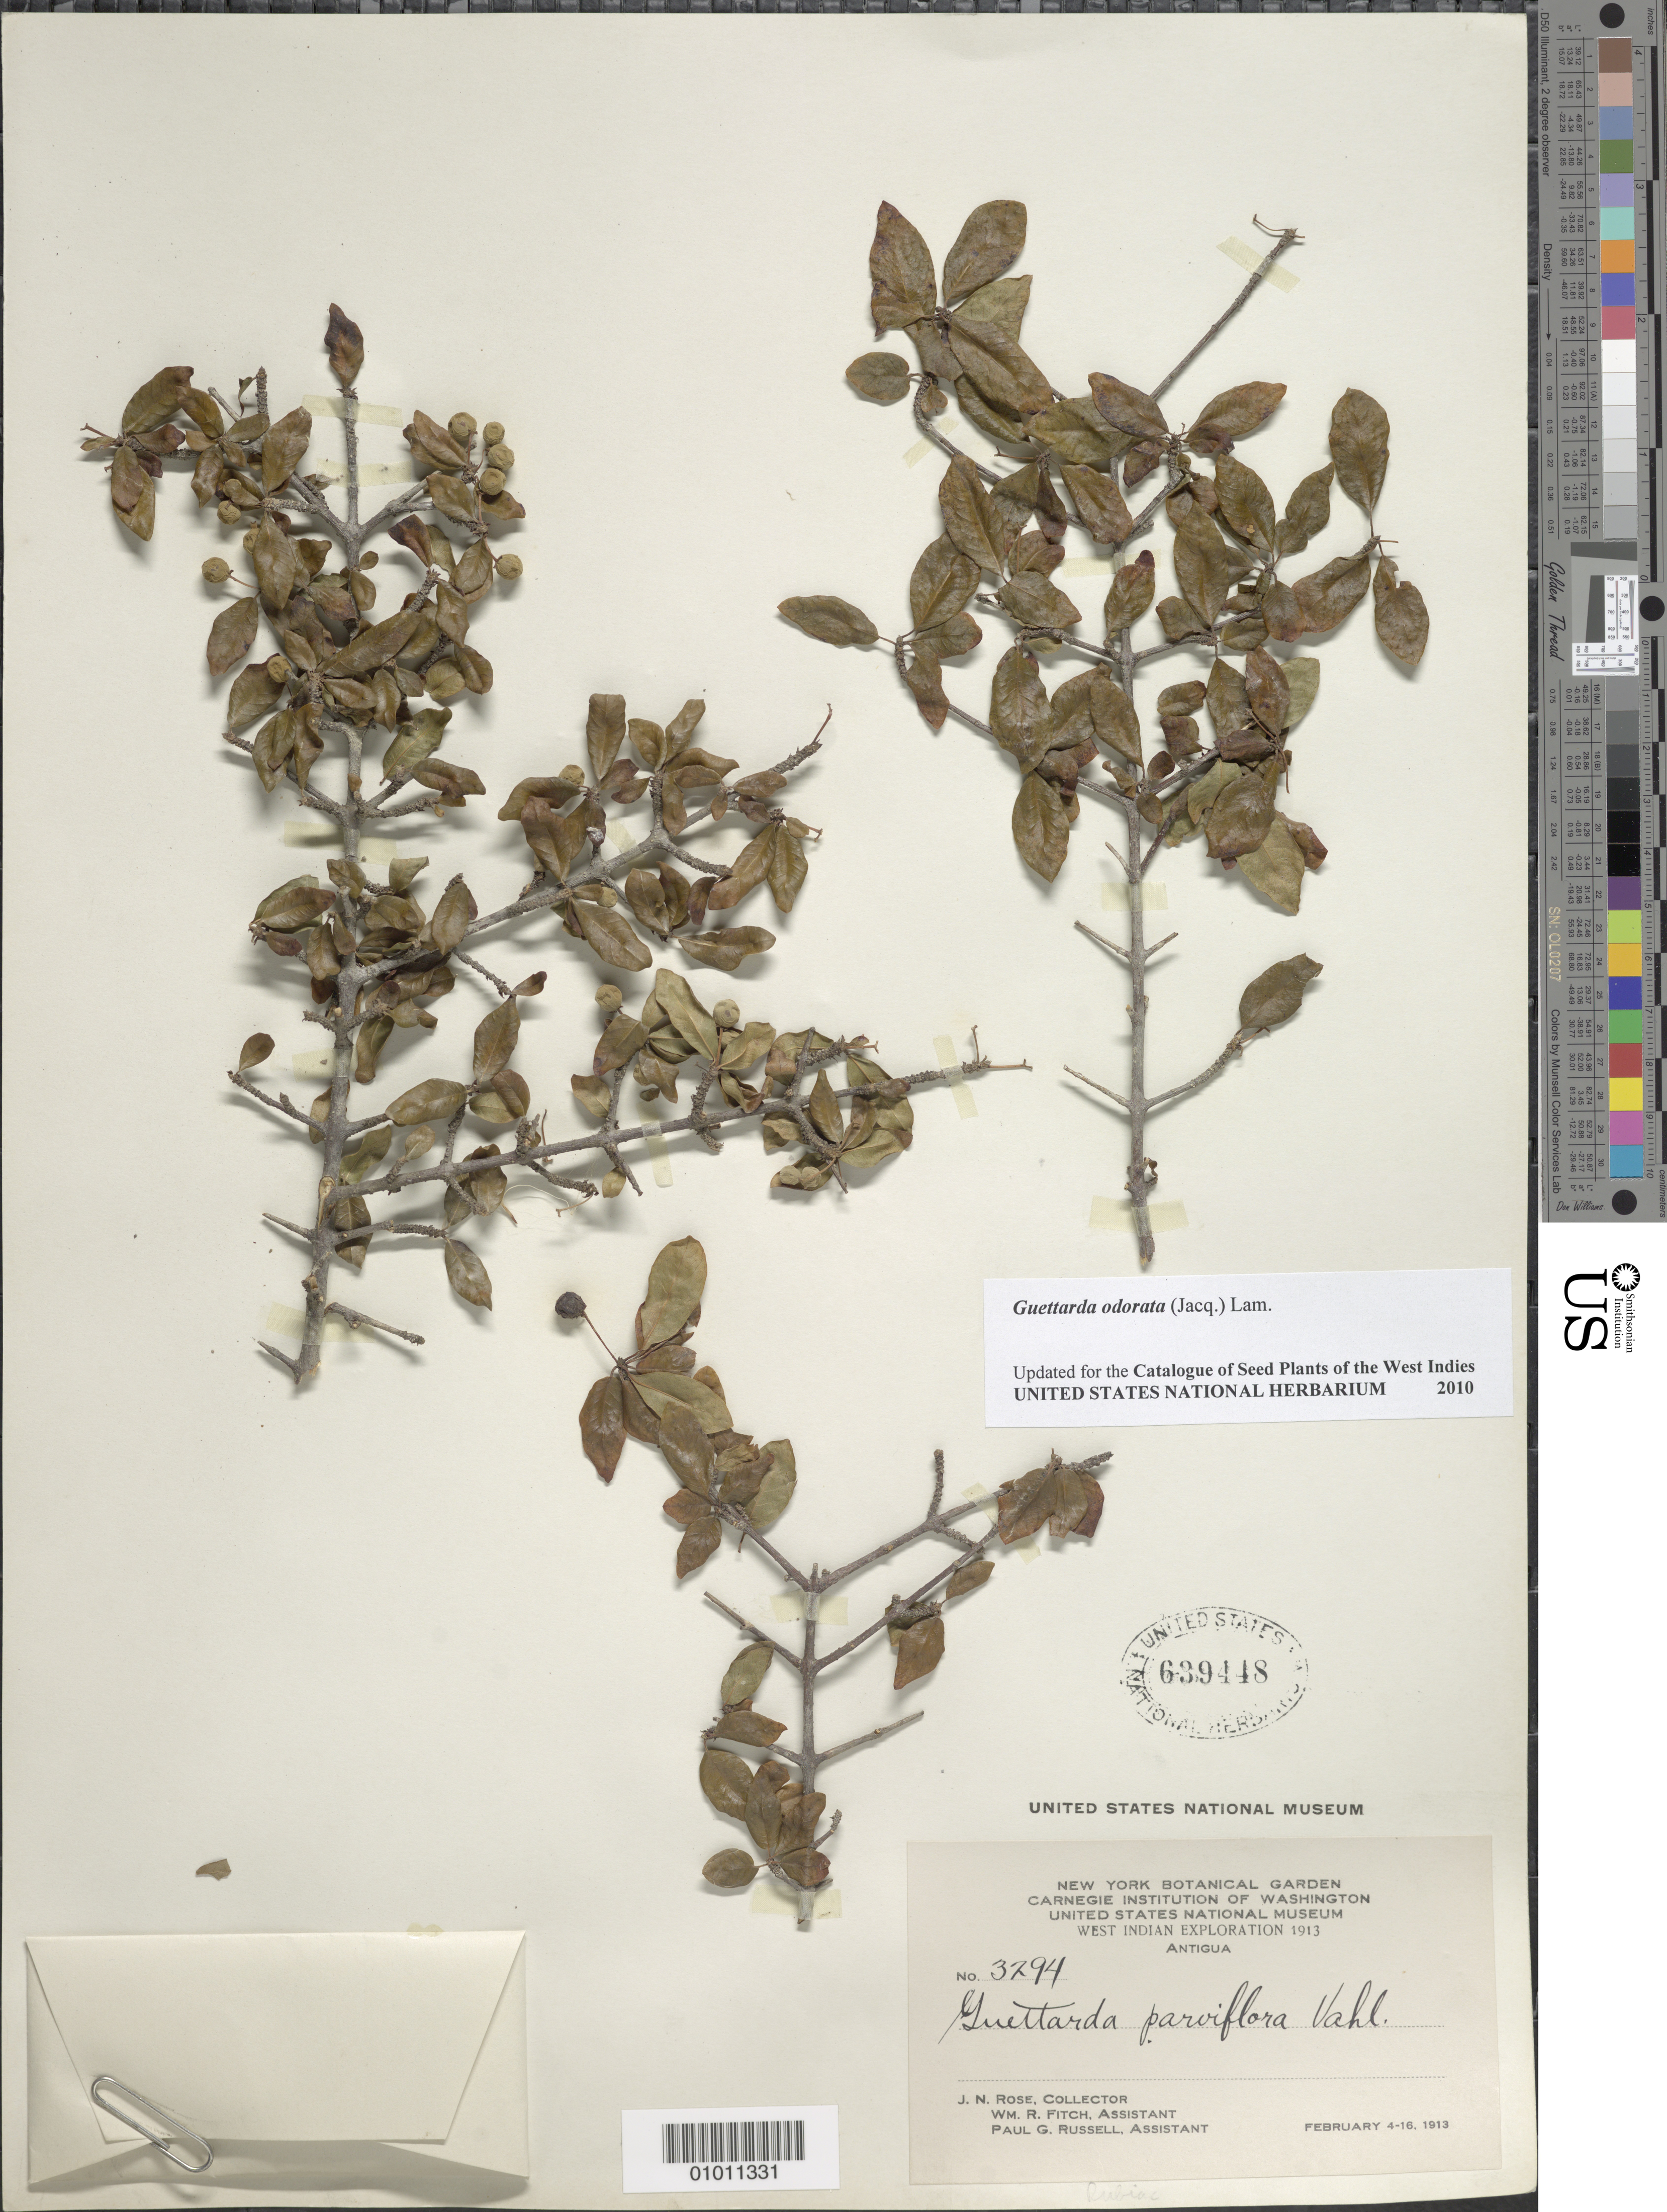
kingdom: Plantae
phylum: Tracheophyta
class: Magnoliopsida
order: Gentianales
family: Rubiaceae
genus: Guettarda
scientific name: Guettarda odorata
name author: (Jacq.) Lam.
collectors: J. N. Rose, W. R. Fitch & P. G. Russell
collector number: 3294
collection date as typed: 04 Feb 1913 to 16 Feb 1913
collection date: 1913-02-04/1913-02-16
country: Antigua and Barbuda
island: Antigua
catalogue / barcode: US 639448